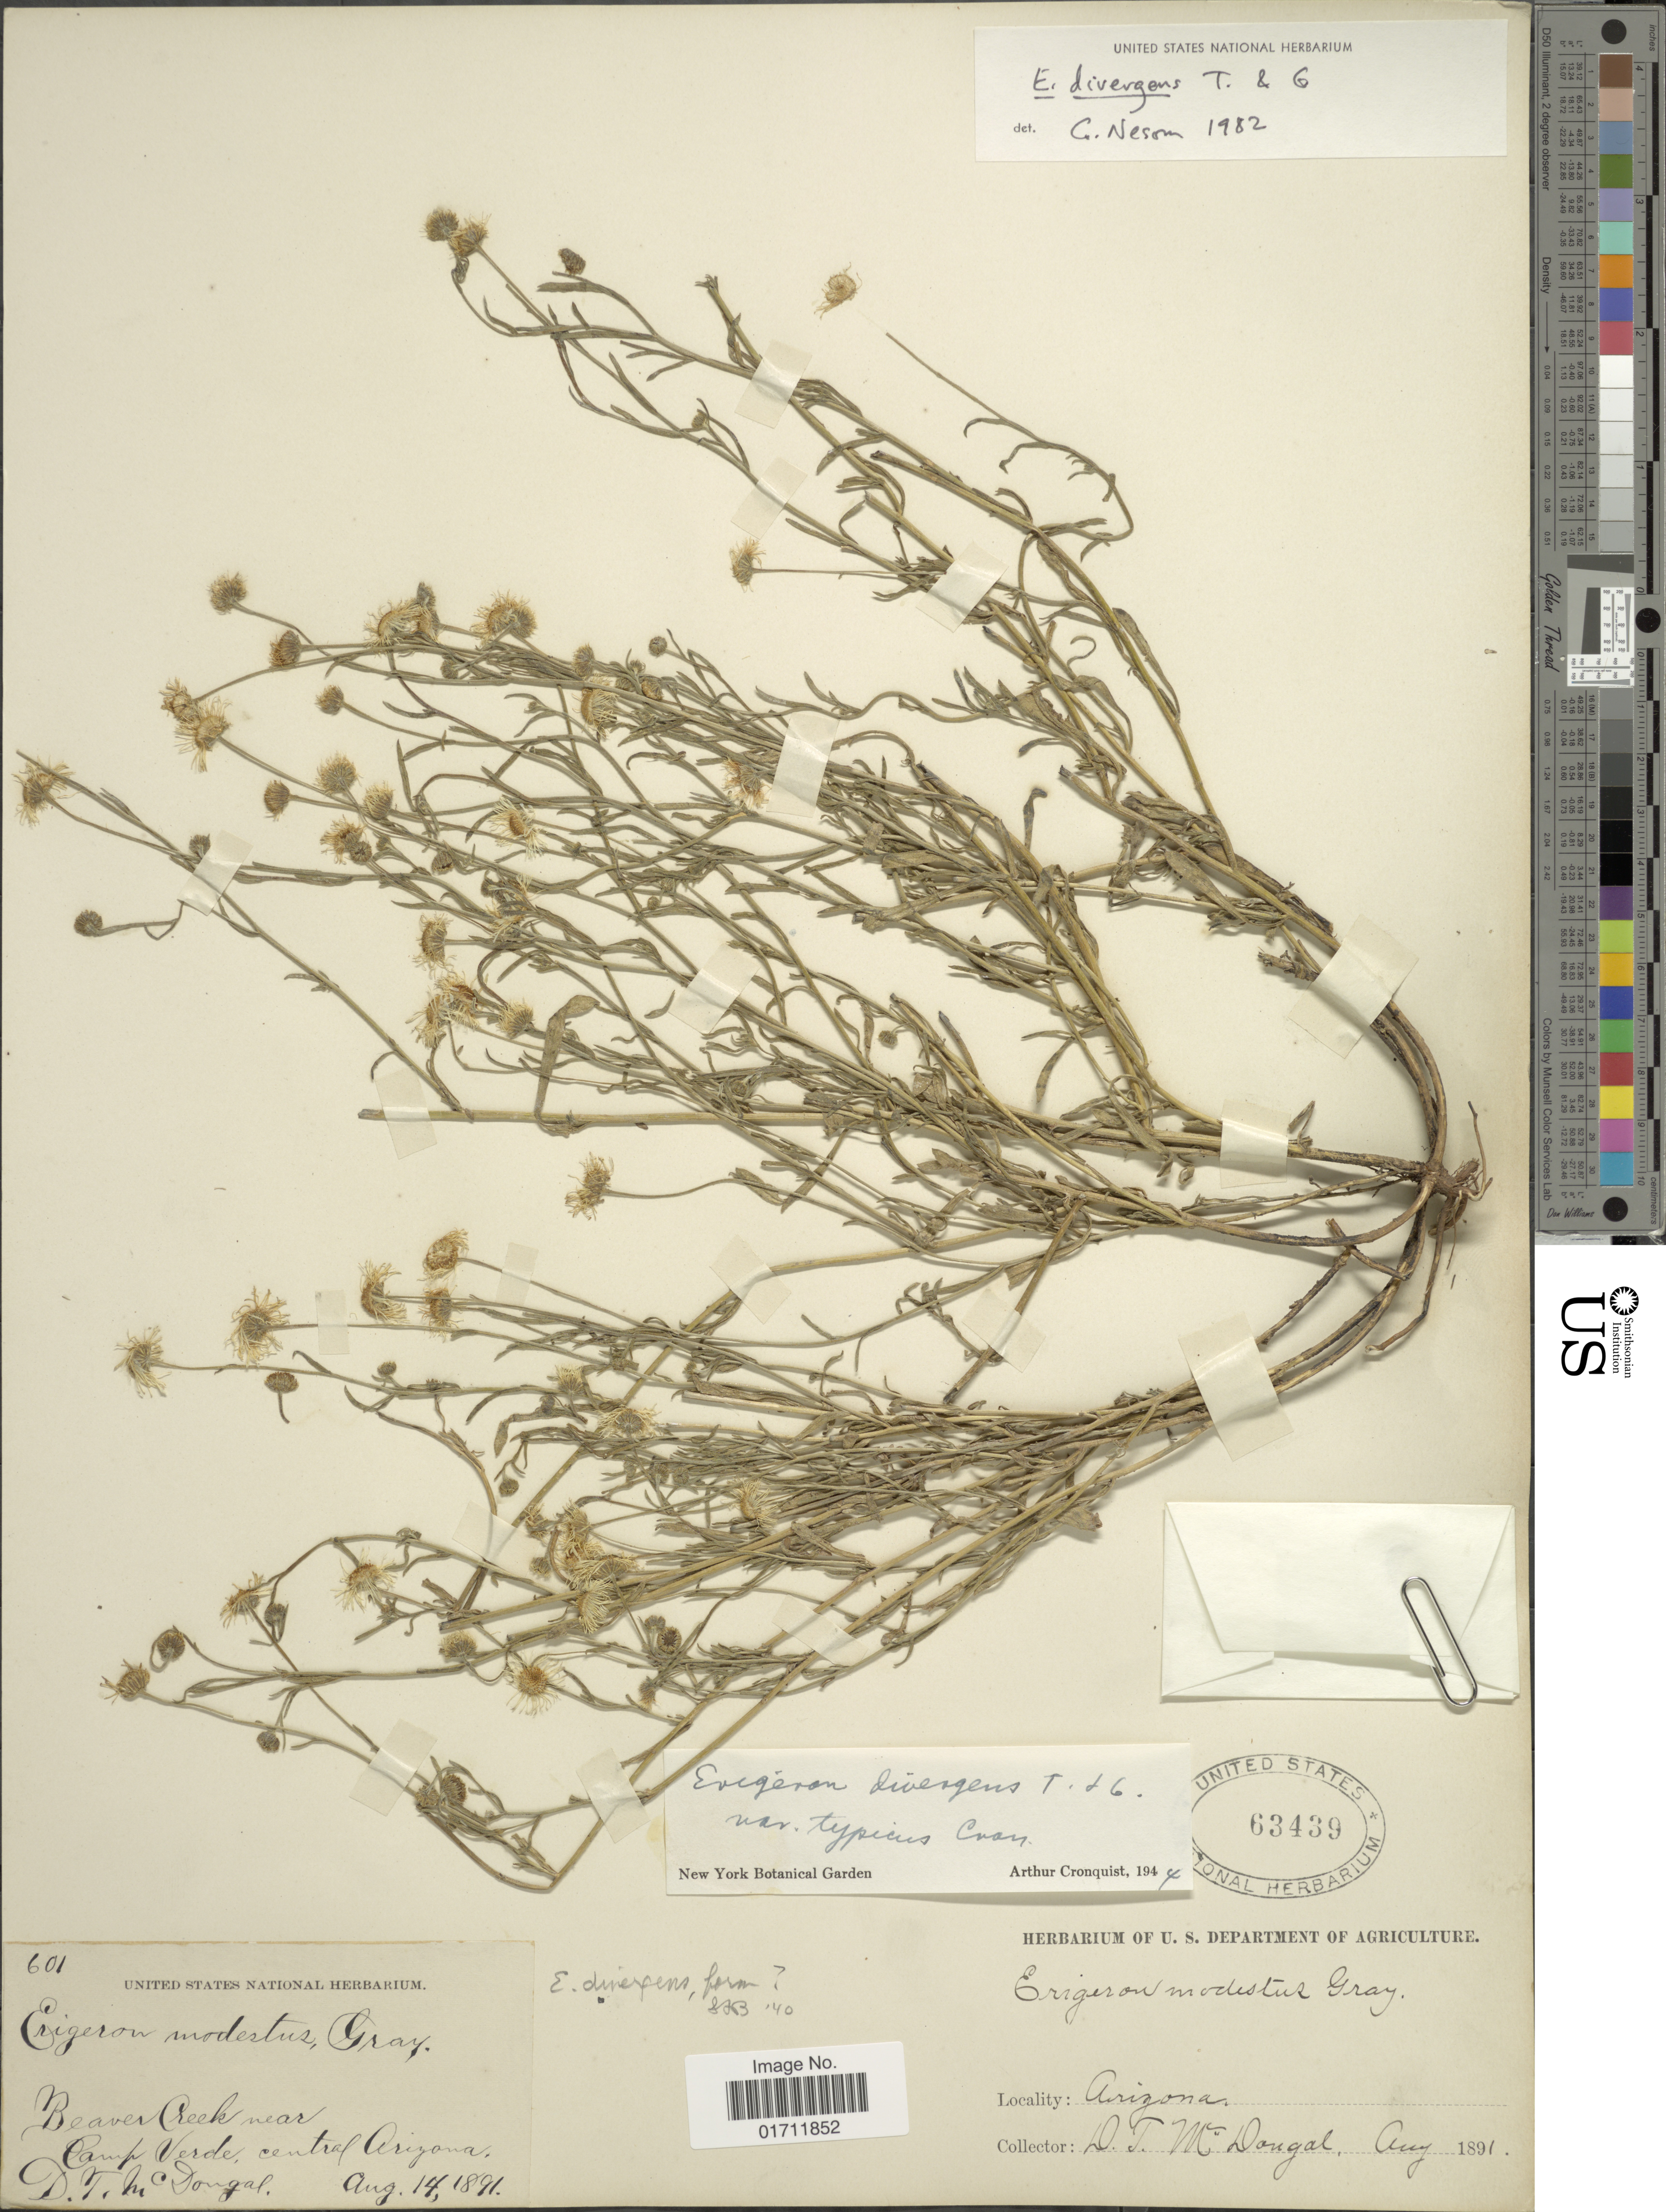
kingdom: Plantae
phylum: Tracheophyta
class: Magnoliopsida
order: Asterales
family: Asteraceae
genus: Erigeron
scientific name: Erigeron divergens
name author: Torr. & A. Gray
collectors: D. McDougal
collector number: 601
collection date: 1891-08-14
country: United States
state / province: Arizona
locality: Beaver Creek near Camp Verde, central Arizona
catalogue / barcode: US 63439